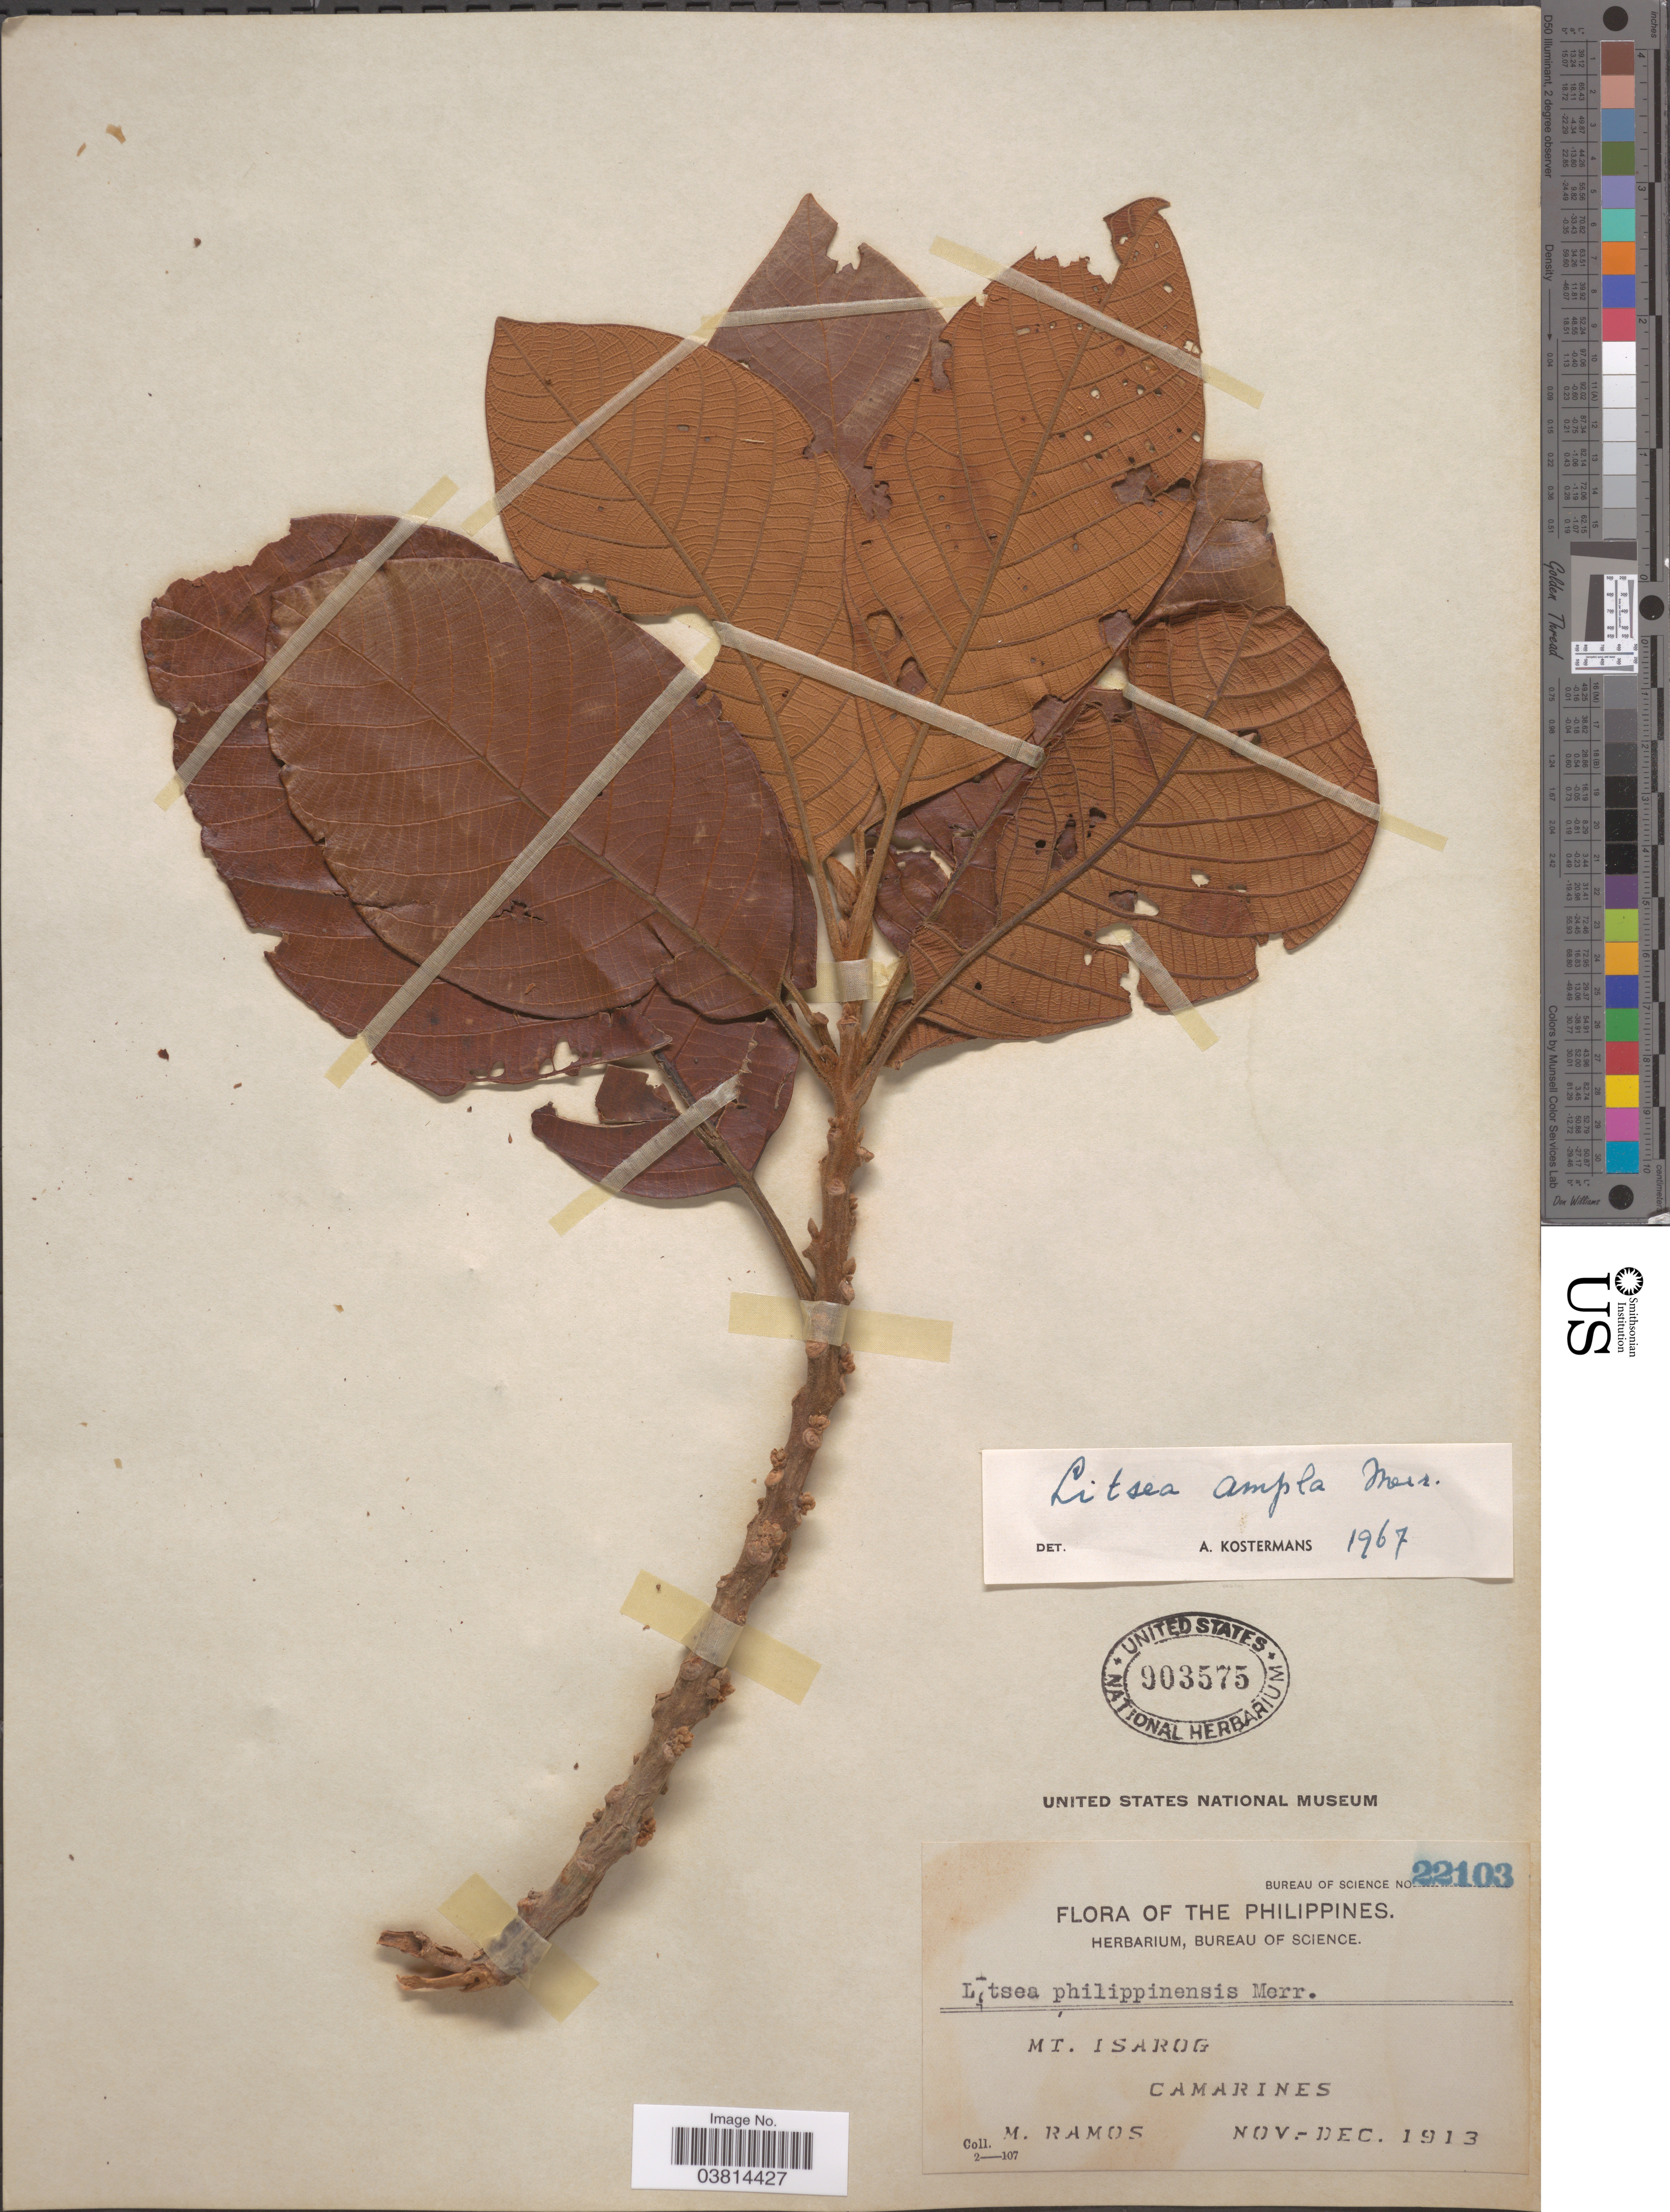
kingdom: Plantae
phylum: Tracheophyta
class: Magnoliopsida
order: Laurales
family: Lauraceae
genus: Litsea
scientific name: Litsea ampla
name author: Merr.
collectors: M. Ramos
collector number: Bureau of Science 22103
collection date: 1913-11/1913-12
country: Philippines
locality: Mt. Isarog. Camarines.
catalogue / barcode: US 903575